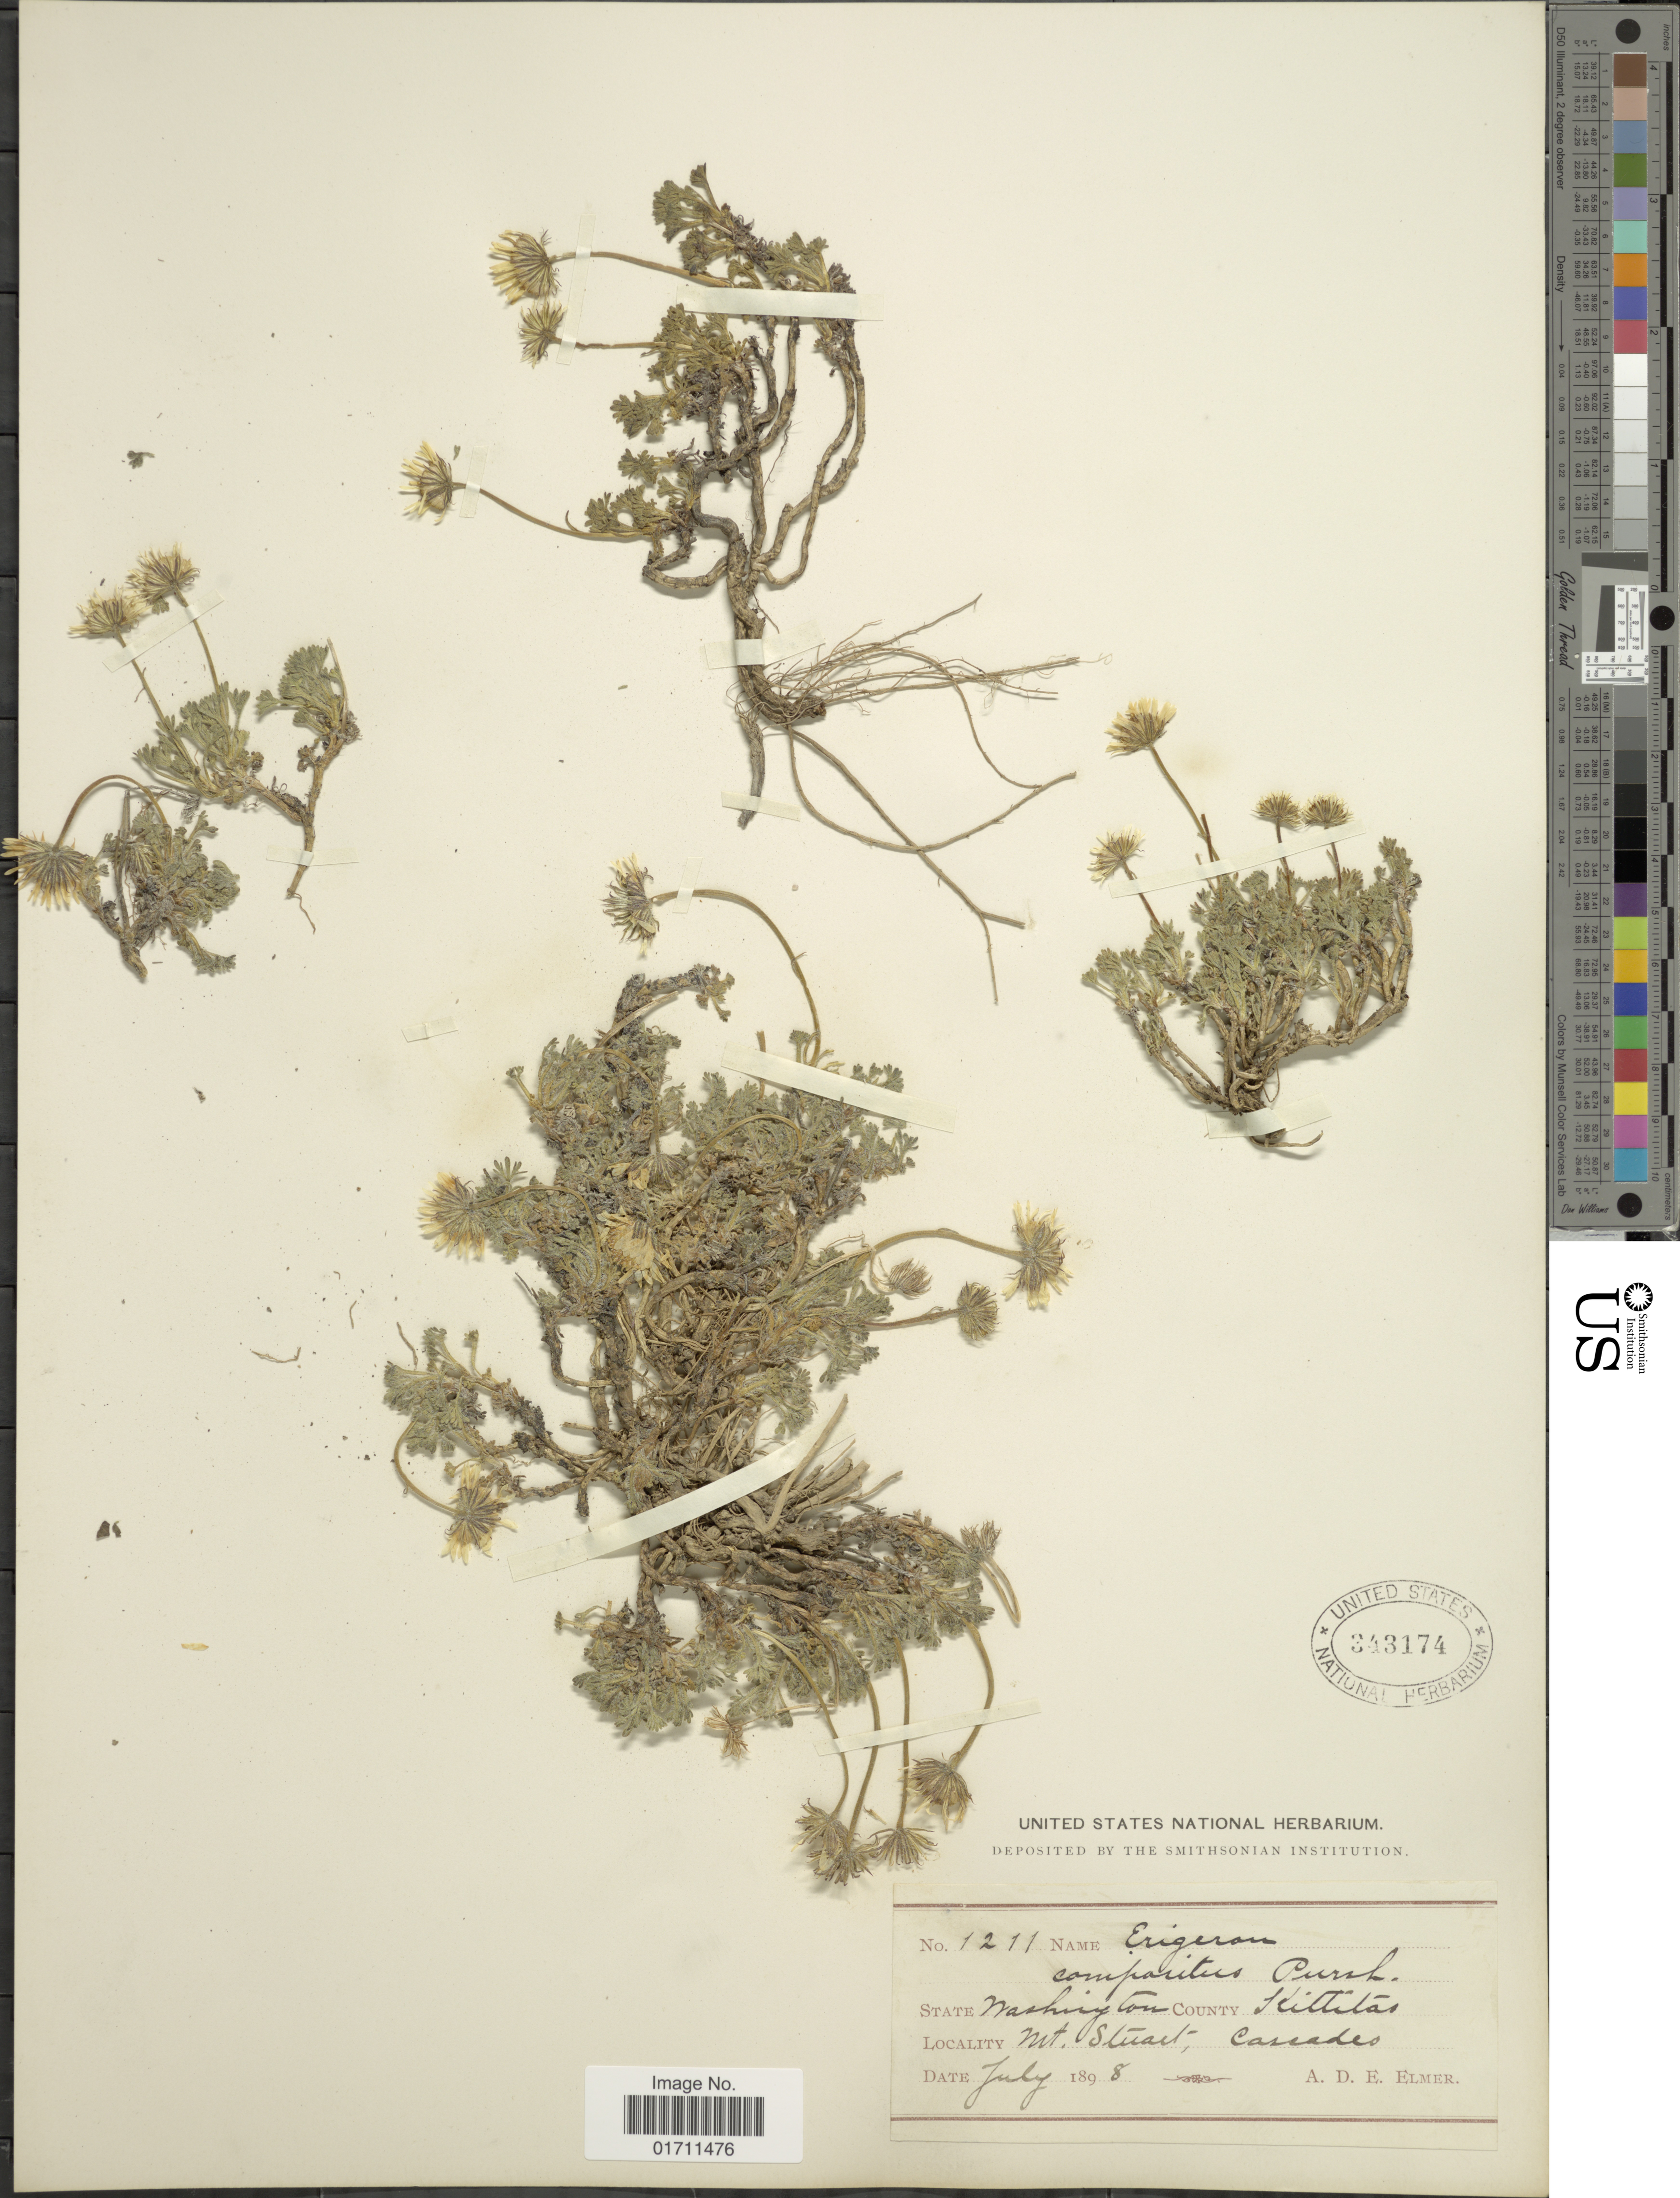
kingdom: Plantae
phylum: Tracheophyta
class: Magnoliopsida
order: Asterales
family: Asteraceae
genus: Erigeron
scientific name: Erigeron compositus var. multifidus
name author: (Rydb.) J.F. Macbr. & Payson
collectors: A. D. E. Elmer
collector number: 1211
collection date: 1898-07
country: United States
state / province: Washington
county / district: Kittitas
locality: County Kittitas, Mt Stuart, Cascades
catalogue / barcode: US 343174